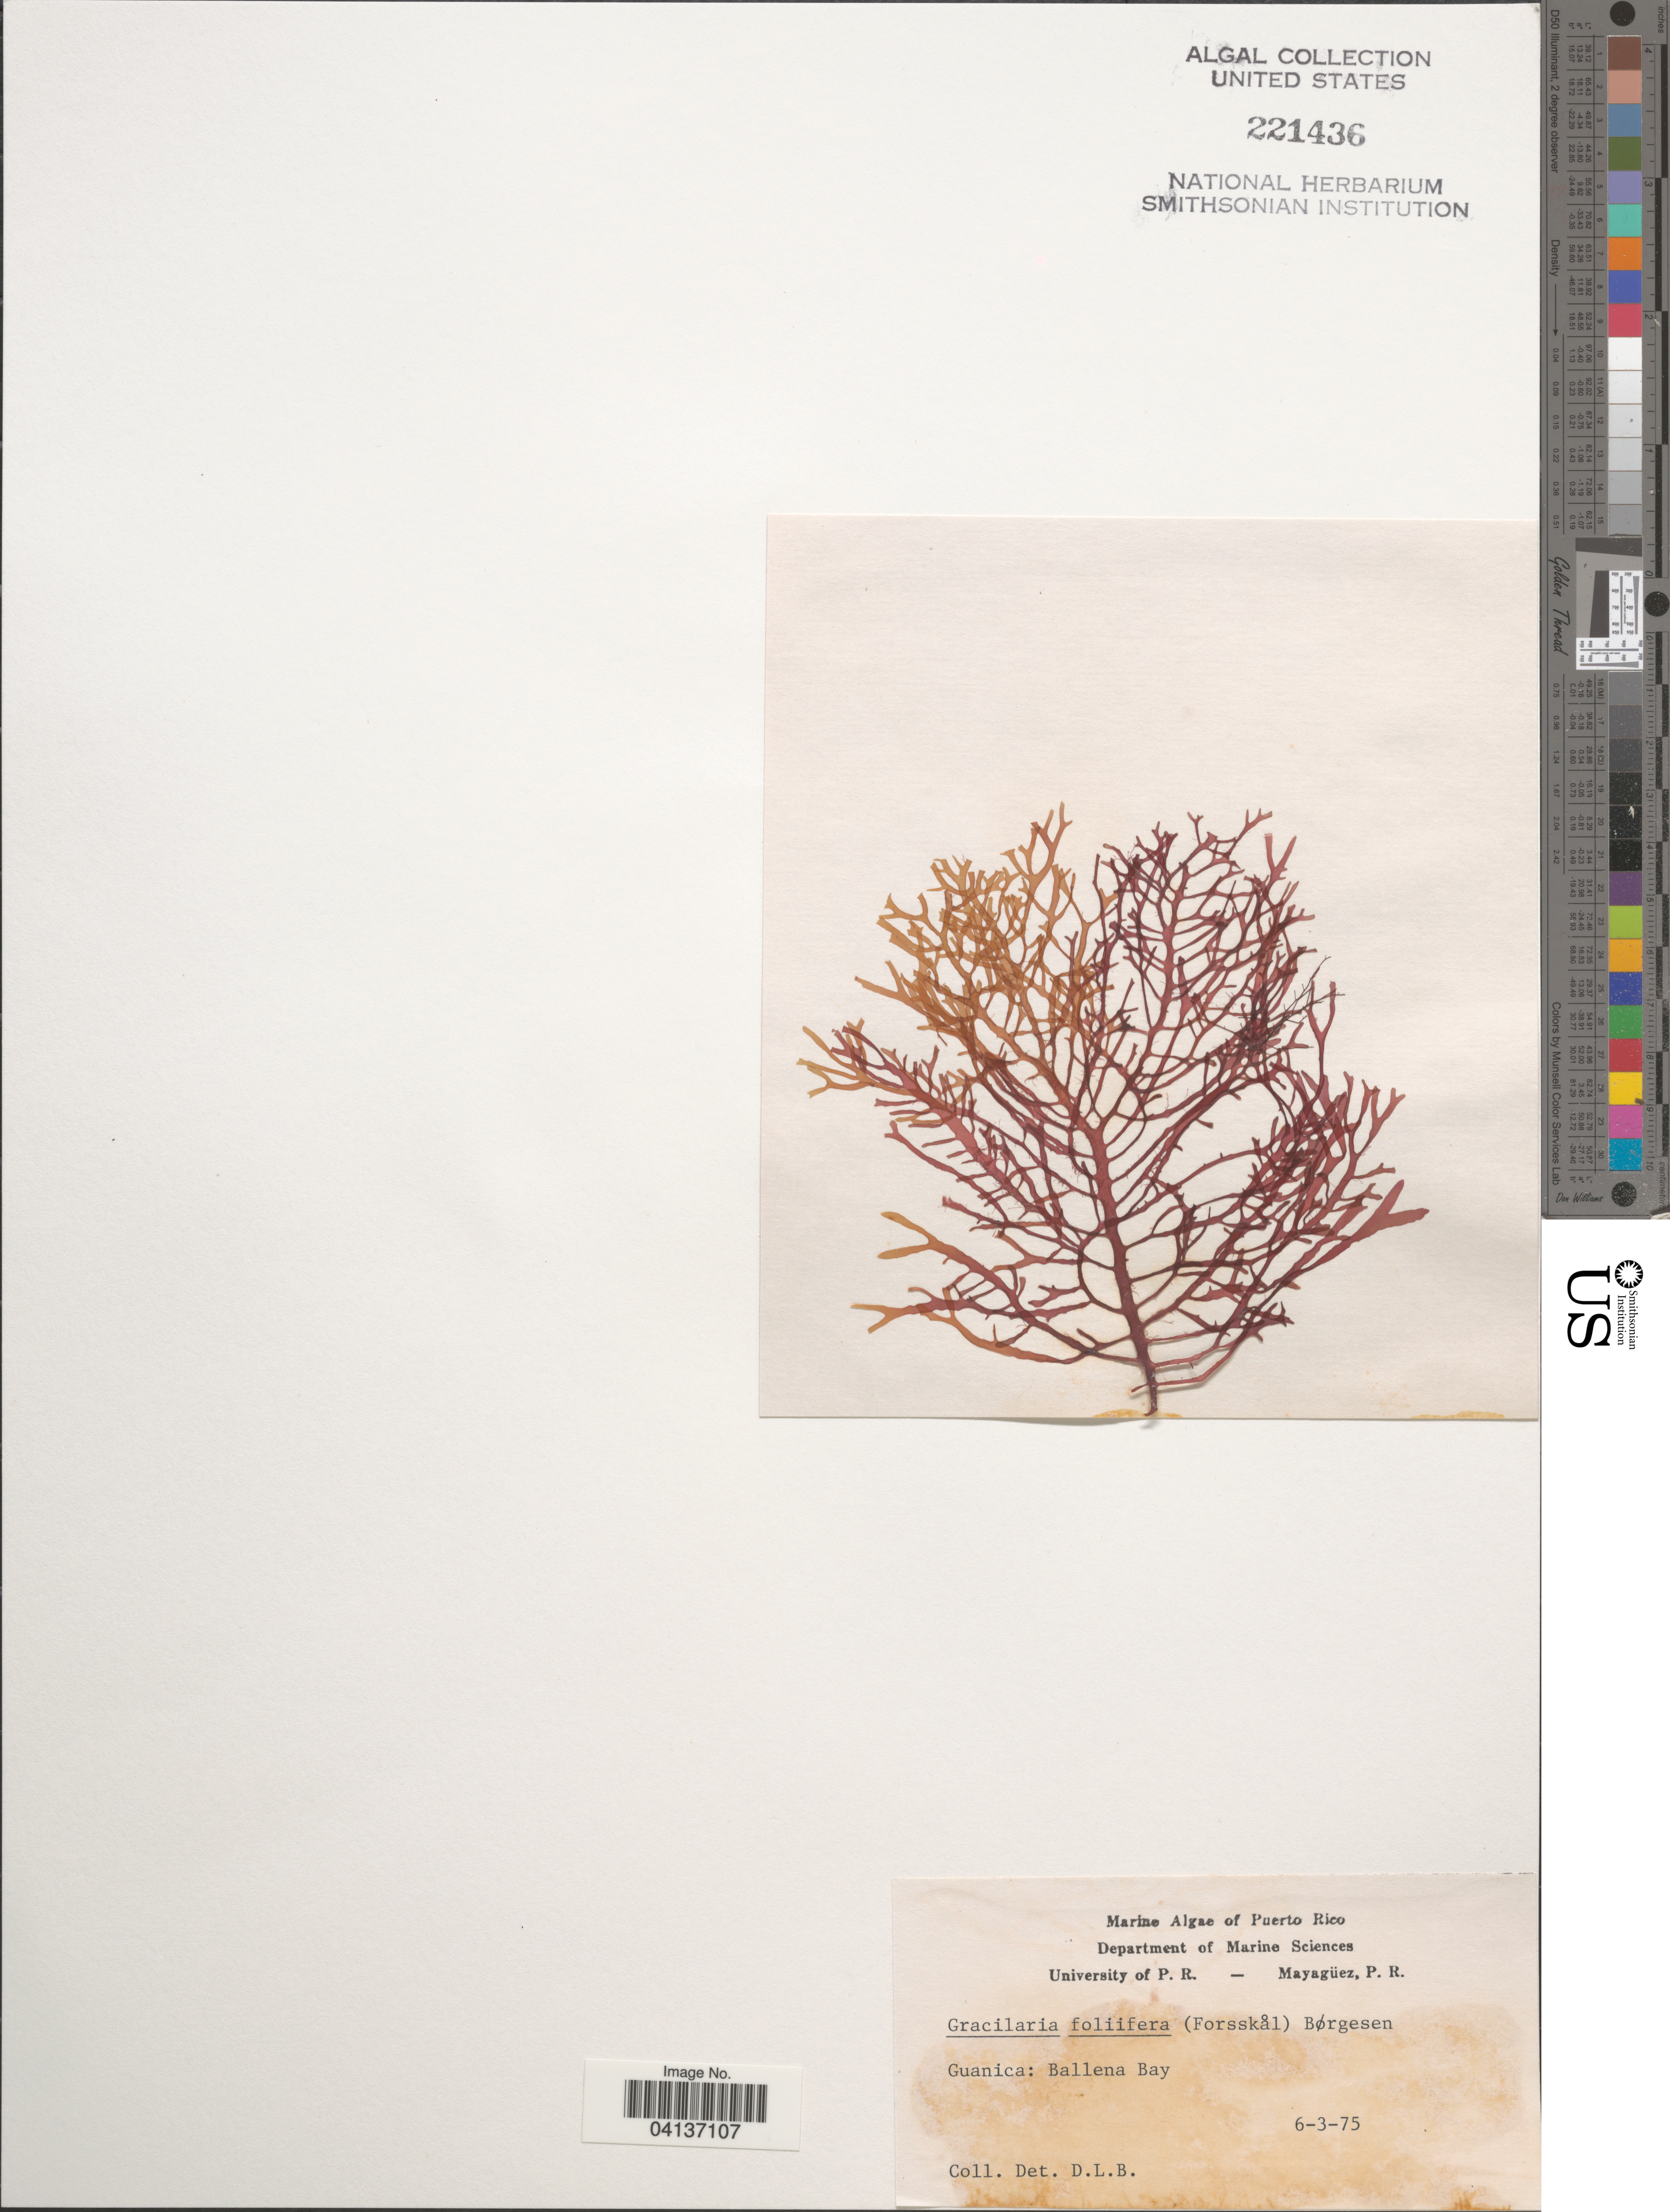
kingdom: Plantae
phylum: Rhodophyta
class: Florideophyceae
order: Gracilariales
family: Gracilariaceae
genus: Gracilaria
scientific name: Gracilaria foliifera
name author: (Forssk.) Børgesen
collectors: D. L. B.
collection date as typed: Transcribed d/m/y: 6/3/75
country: Puerto Rico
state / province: Guánica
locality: Ballena Bay.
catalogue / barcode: US 221436